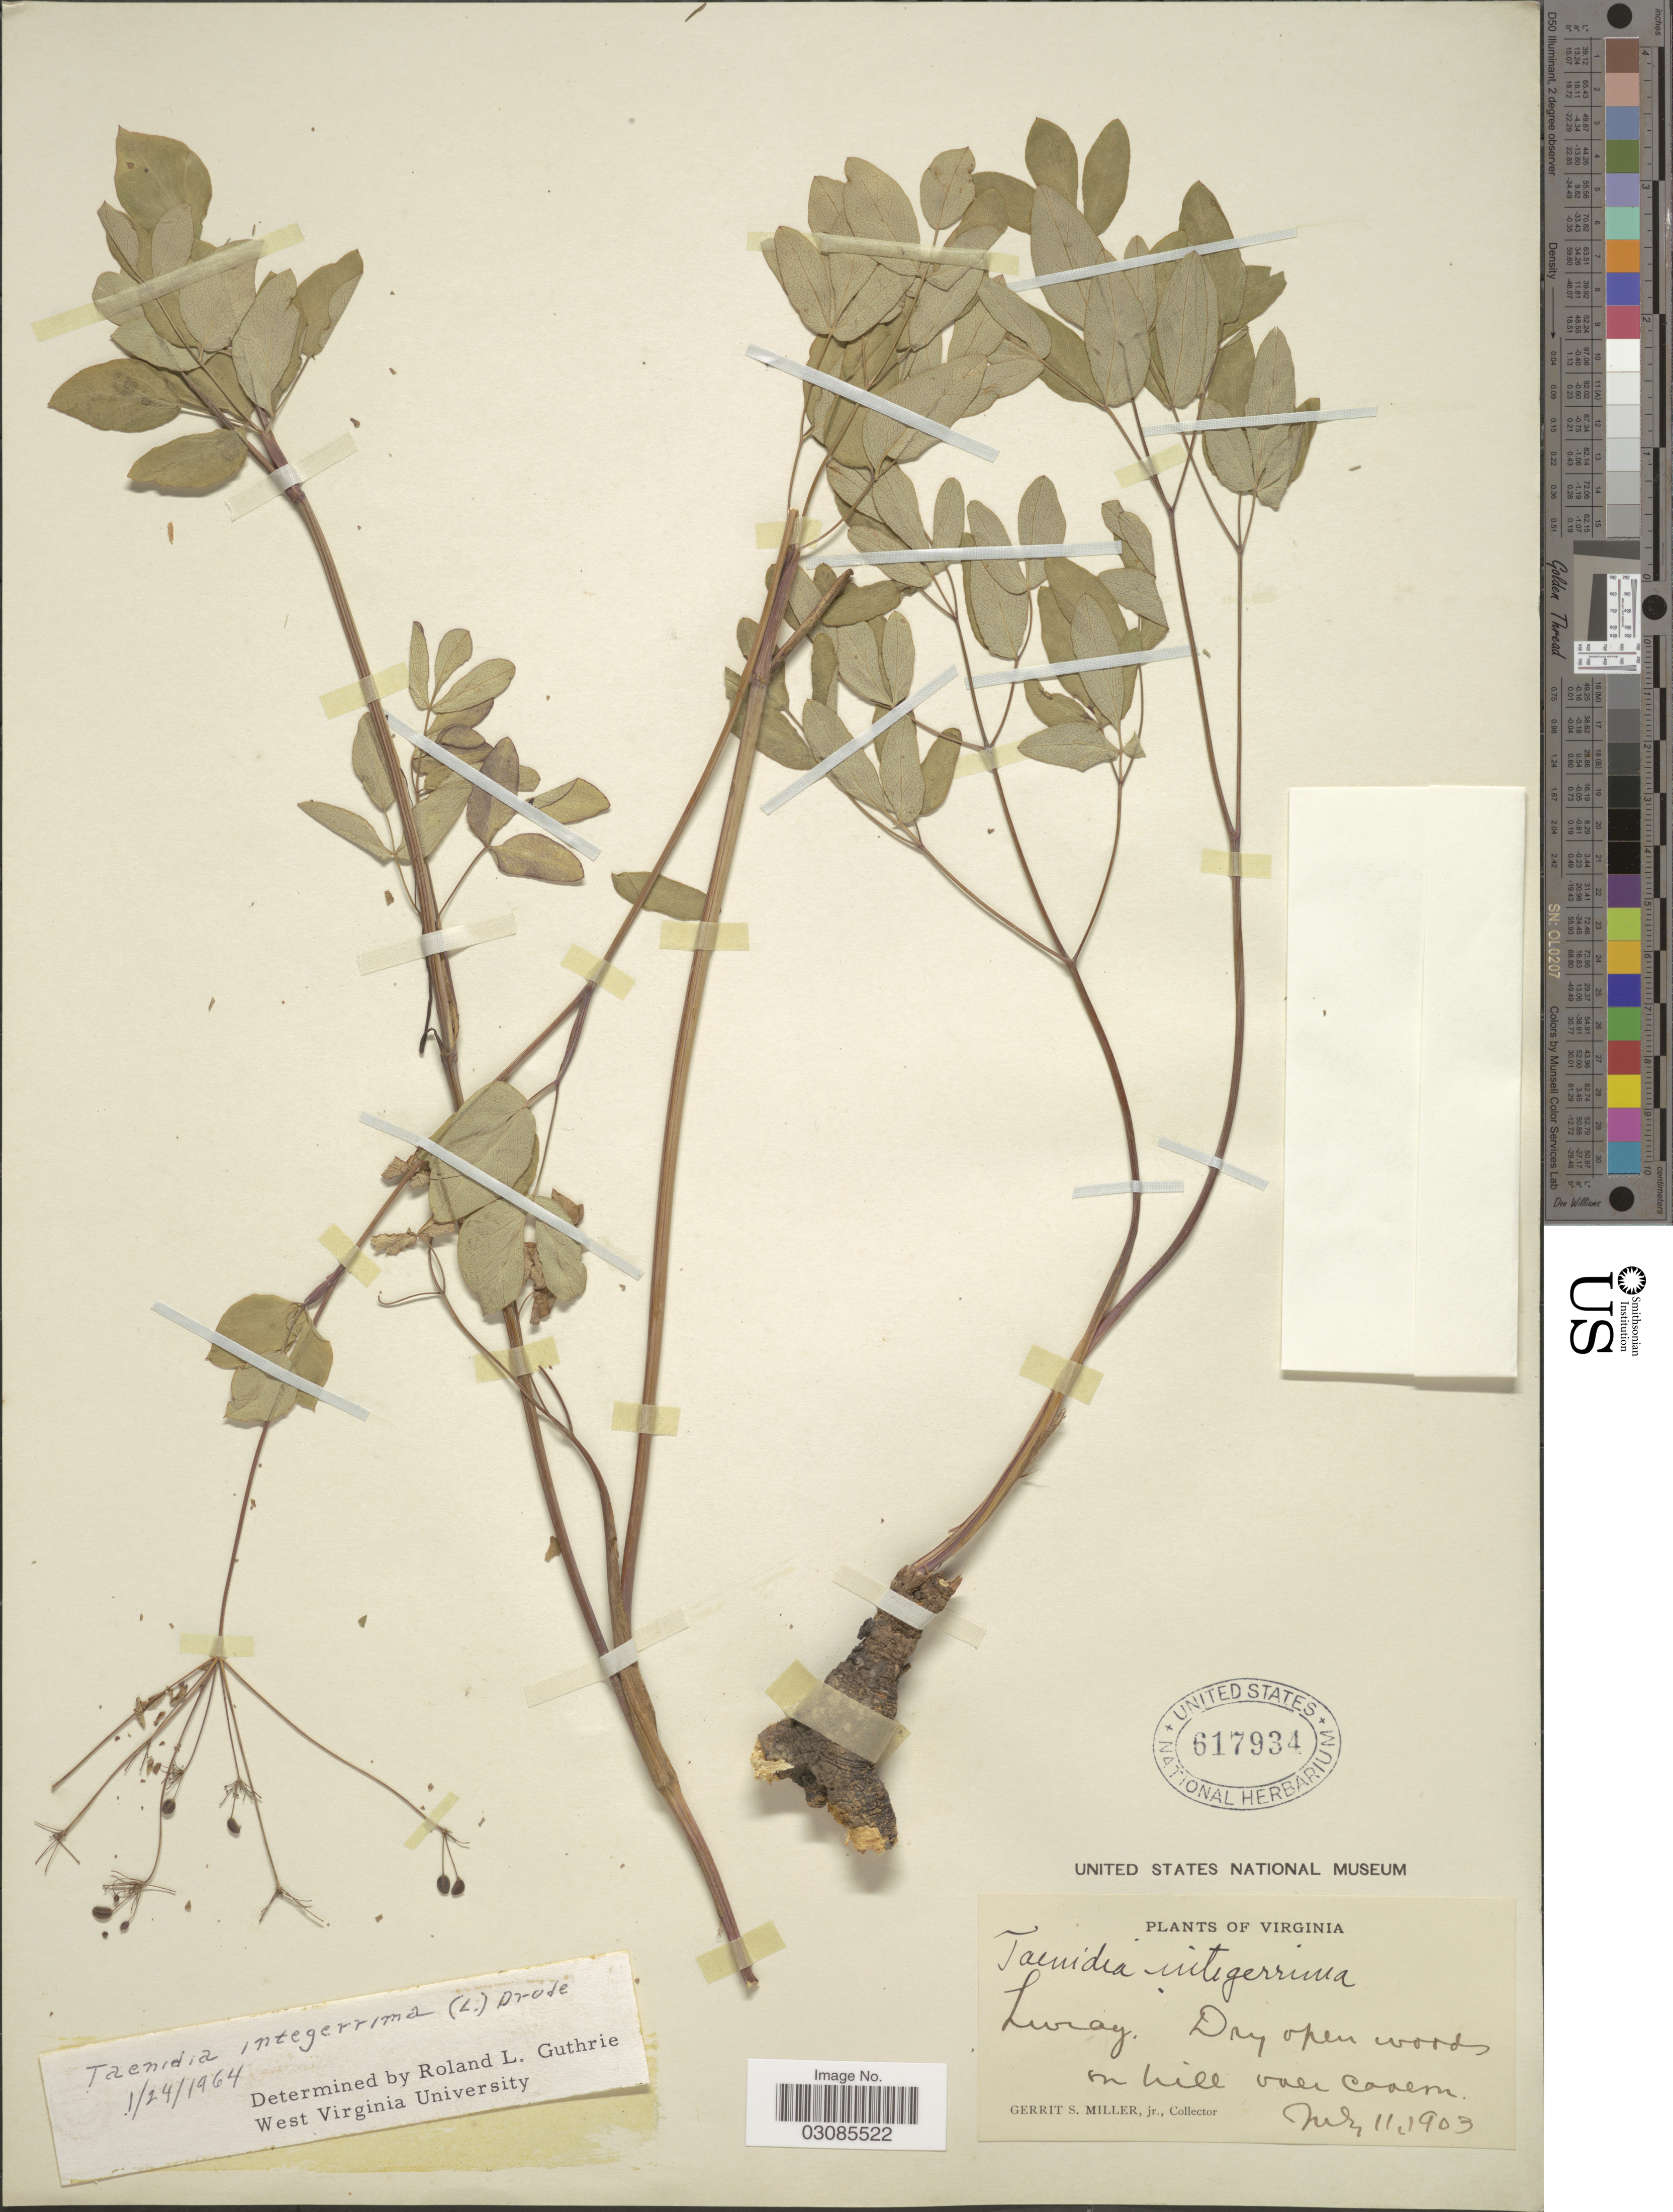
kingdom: Plantae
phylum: Tracheophyta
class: Magnoliopsida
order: Apiales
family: Apiaceae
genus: Taenidia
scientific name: Taenidia integerrima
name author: (L.) Drude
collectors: G. S. Miller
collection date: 1903-07-11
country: United States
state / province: Virginia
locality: Luray. Dry open woods on hill over Cavern.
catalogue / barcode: US 617934